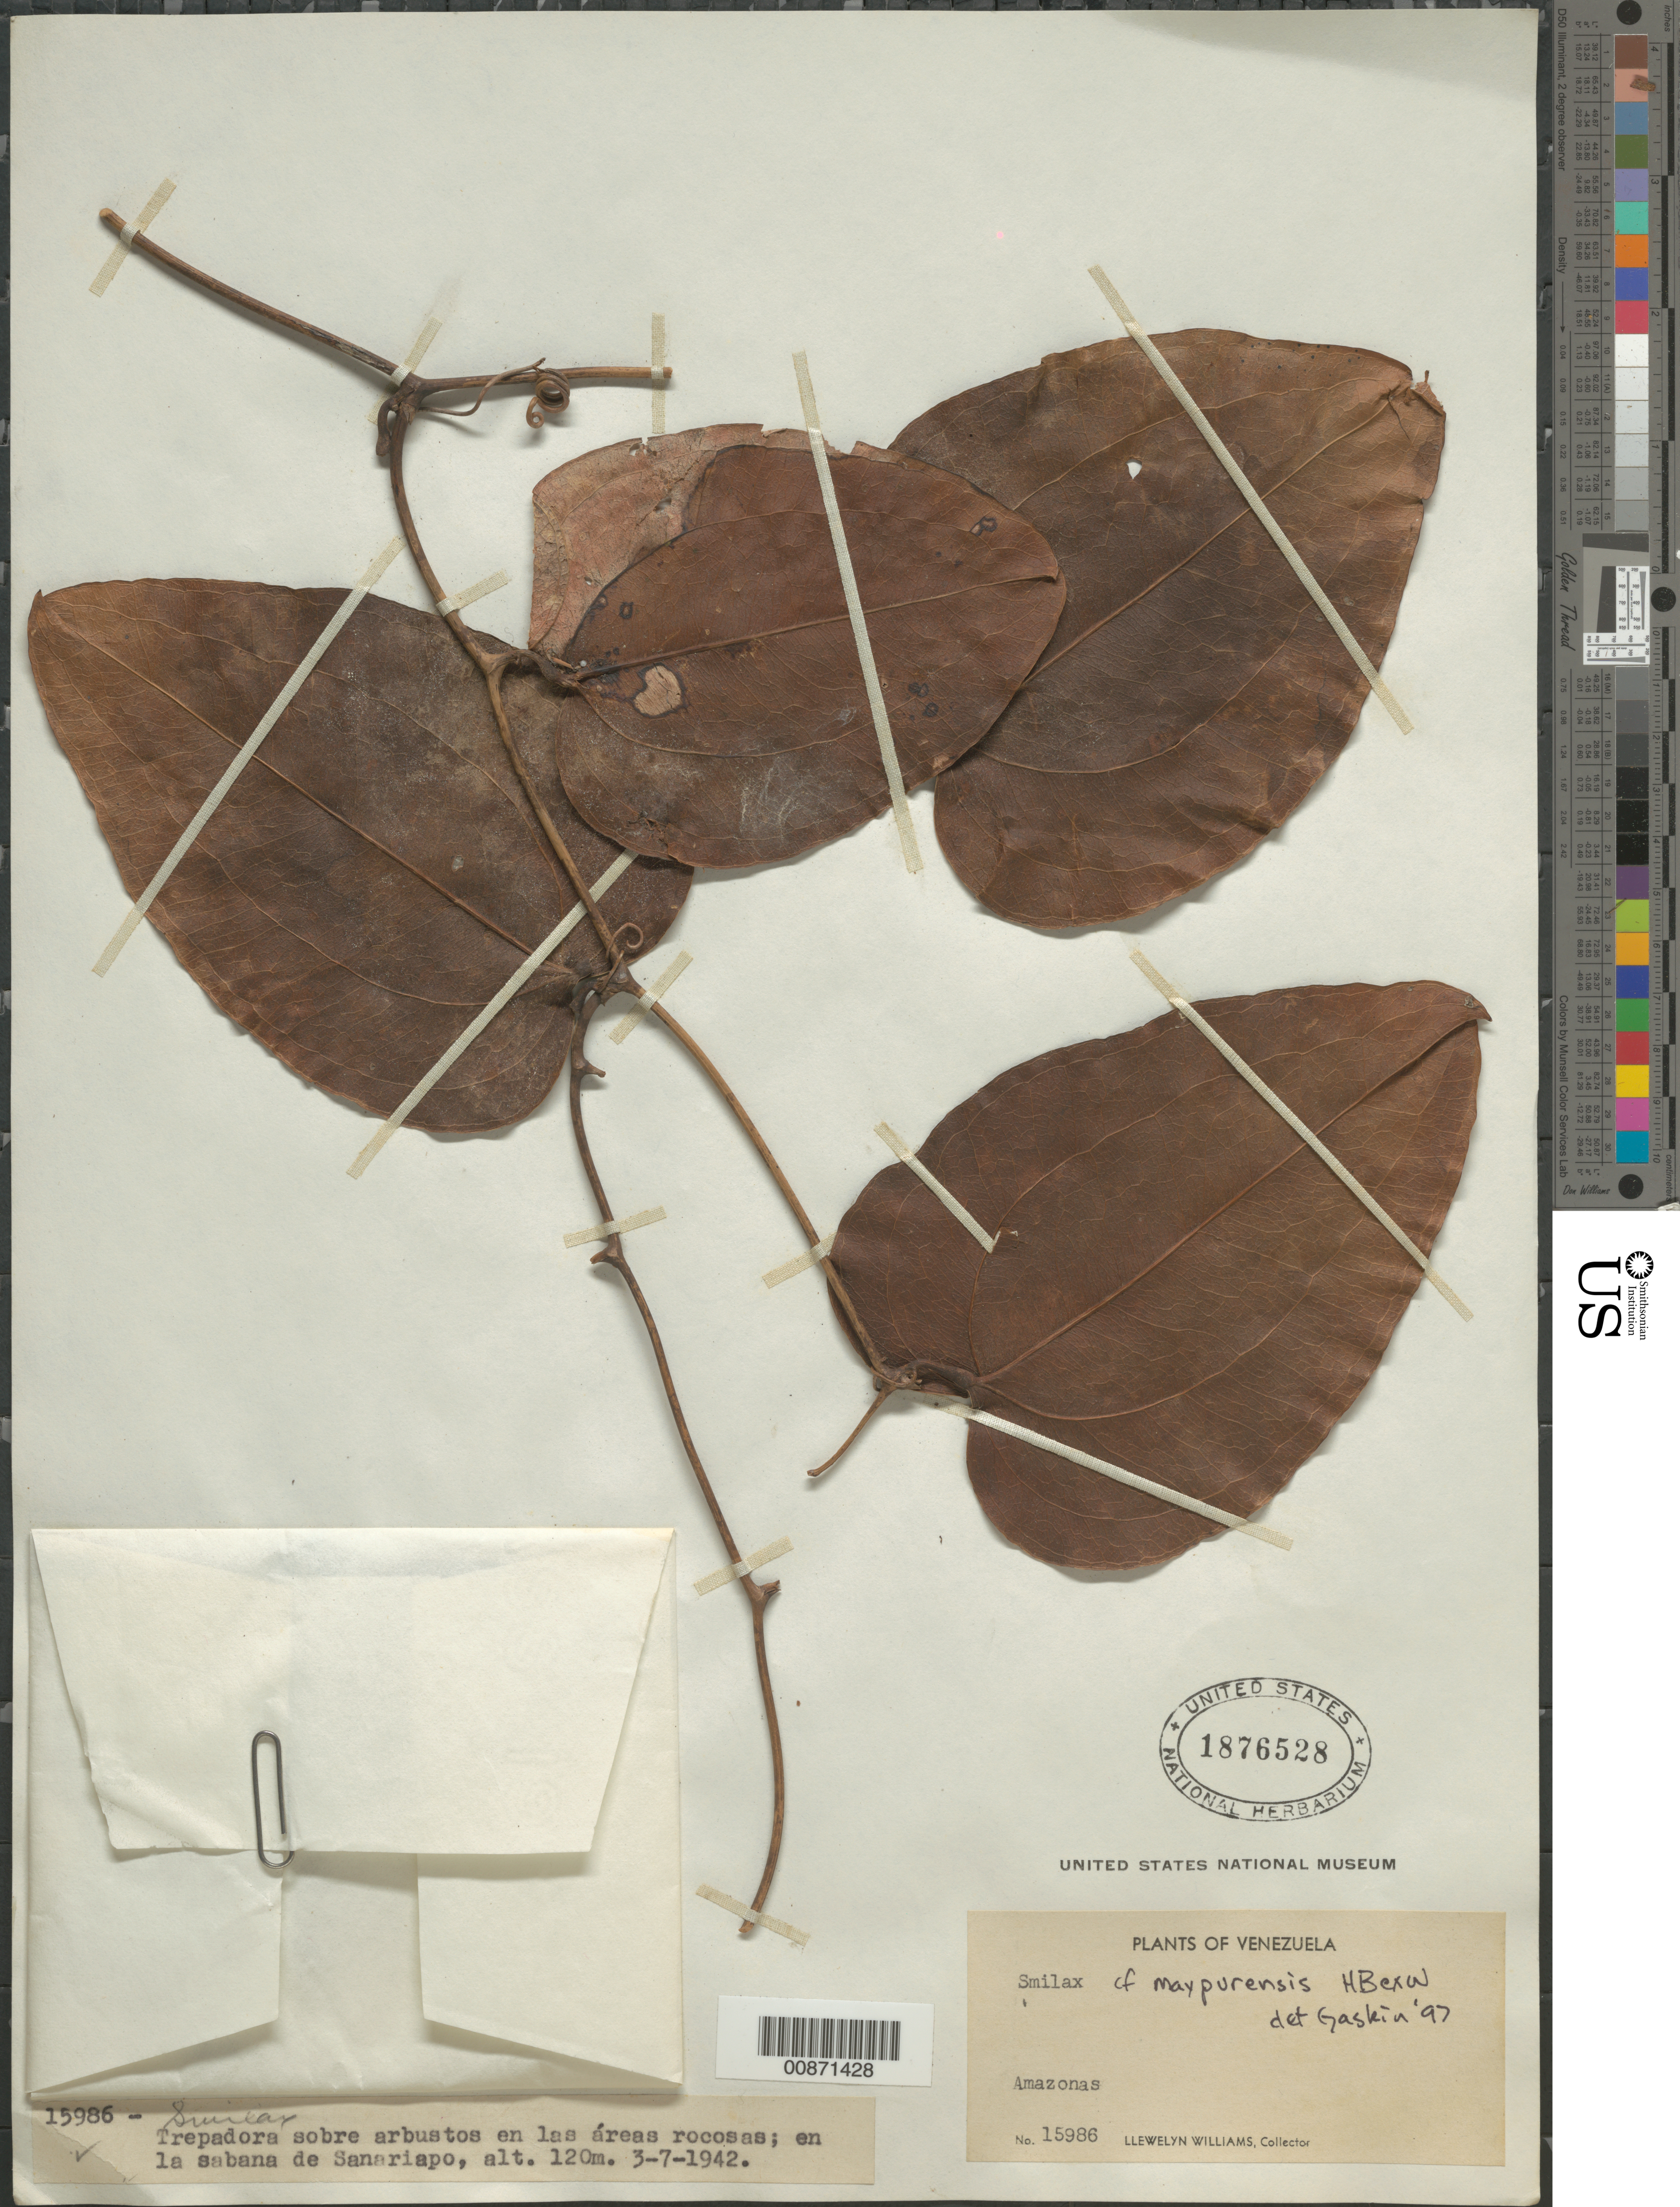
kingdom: Plantae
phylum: Tracheophyta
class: Liliopsida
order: Liliales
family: Smilacaceae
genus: Smilax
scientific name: Smilax maypurensis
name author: Humb. & Bonpl. ex Willd.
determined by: Gaskin, J. F.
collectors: Ll. Williams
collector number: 15986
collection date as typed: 3-Jul-42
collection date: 1942-07-03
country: Venezuela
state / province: Amazonas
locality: Río Sanariapo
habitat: Sabana, sobre arbustos en las areas rocosas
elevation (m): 120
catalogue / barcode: US 1876528